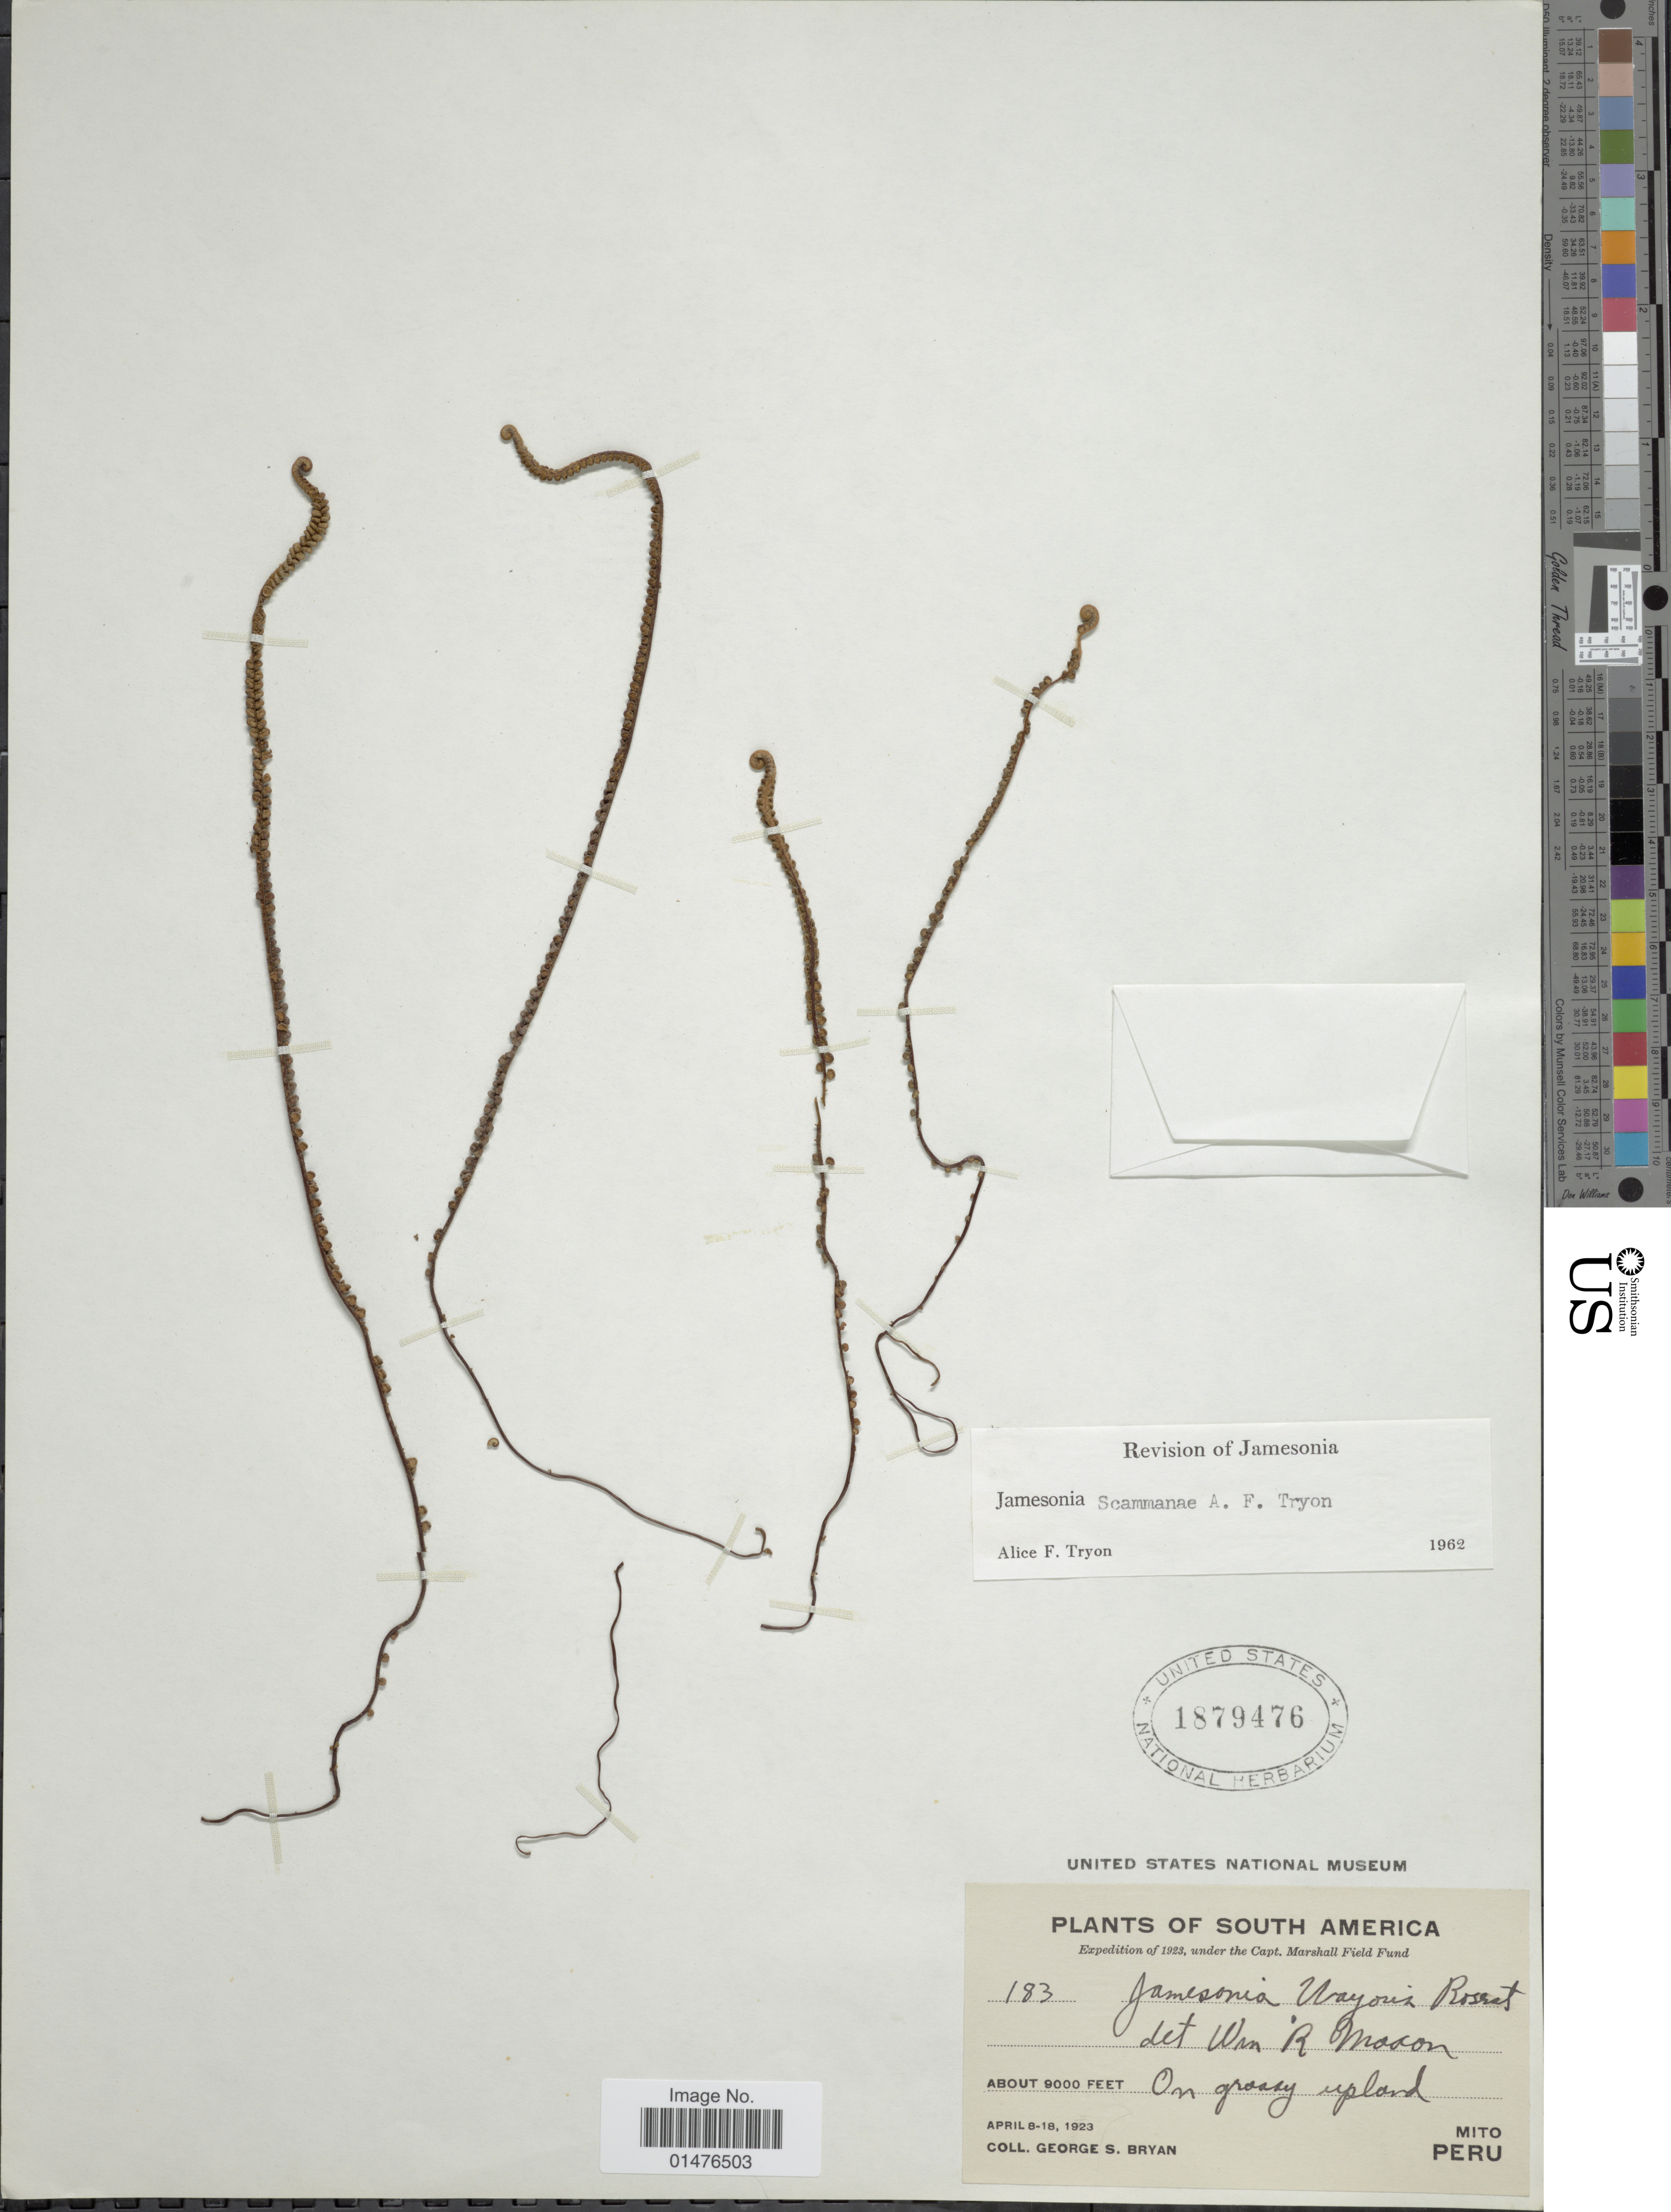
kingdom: Plantae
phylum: Tracheophyta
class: Polypodiopsida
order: Polypodiales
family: Pteridaceae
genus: Jamesonia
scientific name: Jamesonia scammanae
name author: A.F. Tryon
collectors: G. S. Bryan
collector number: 183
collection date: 1923-04-08/1923-04-18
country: Peru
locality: Mito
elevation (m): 2743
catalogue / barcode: US 1879476